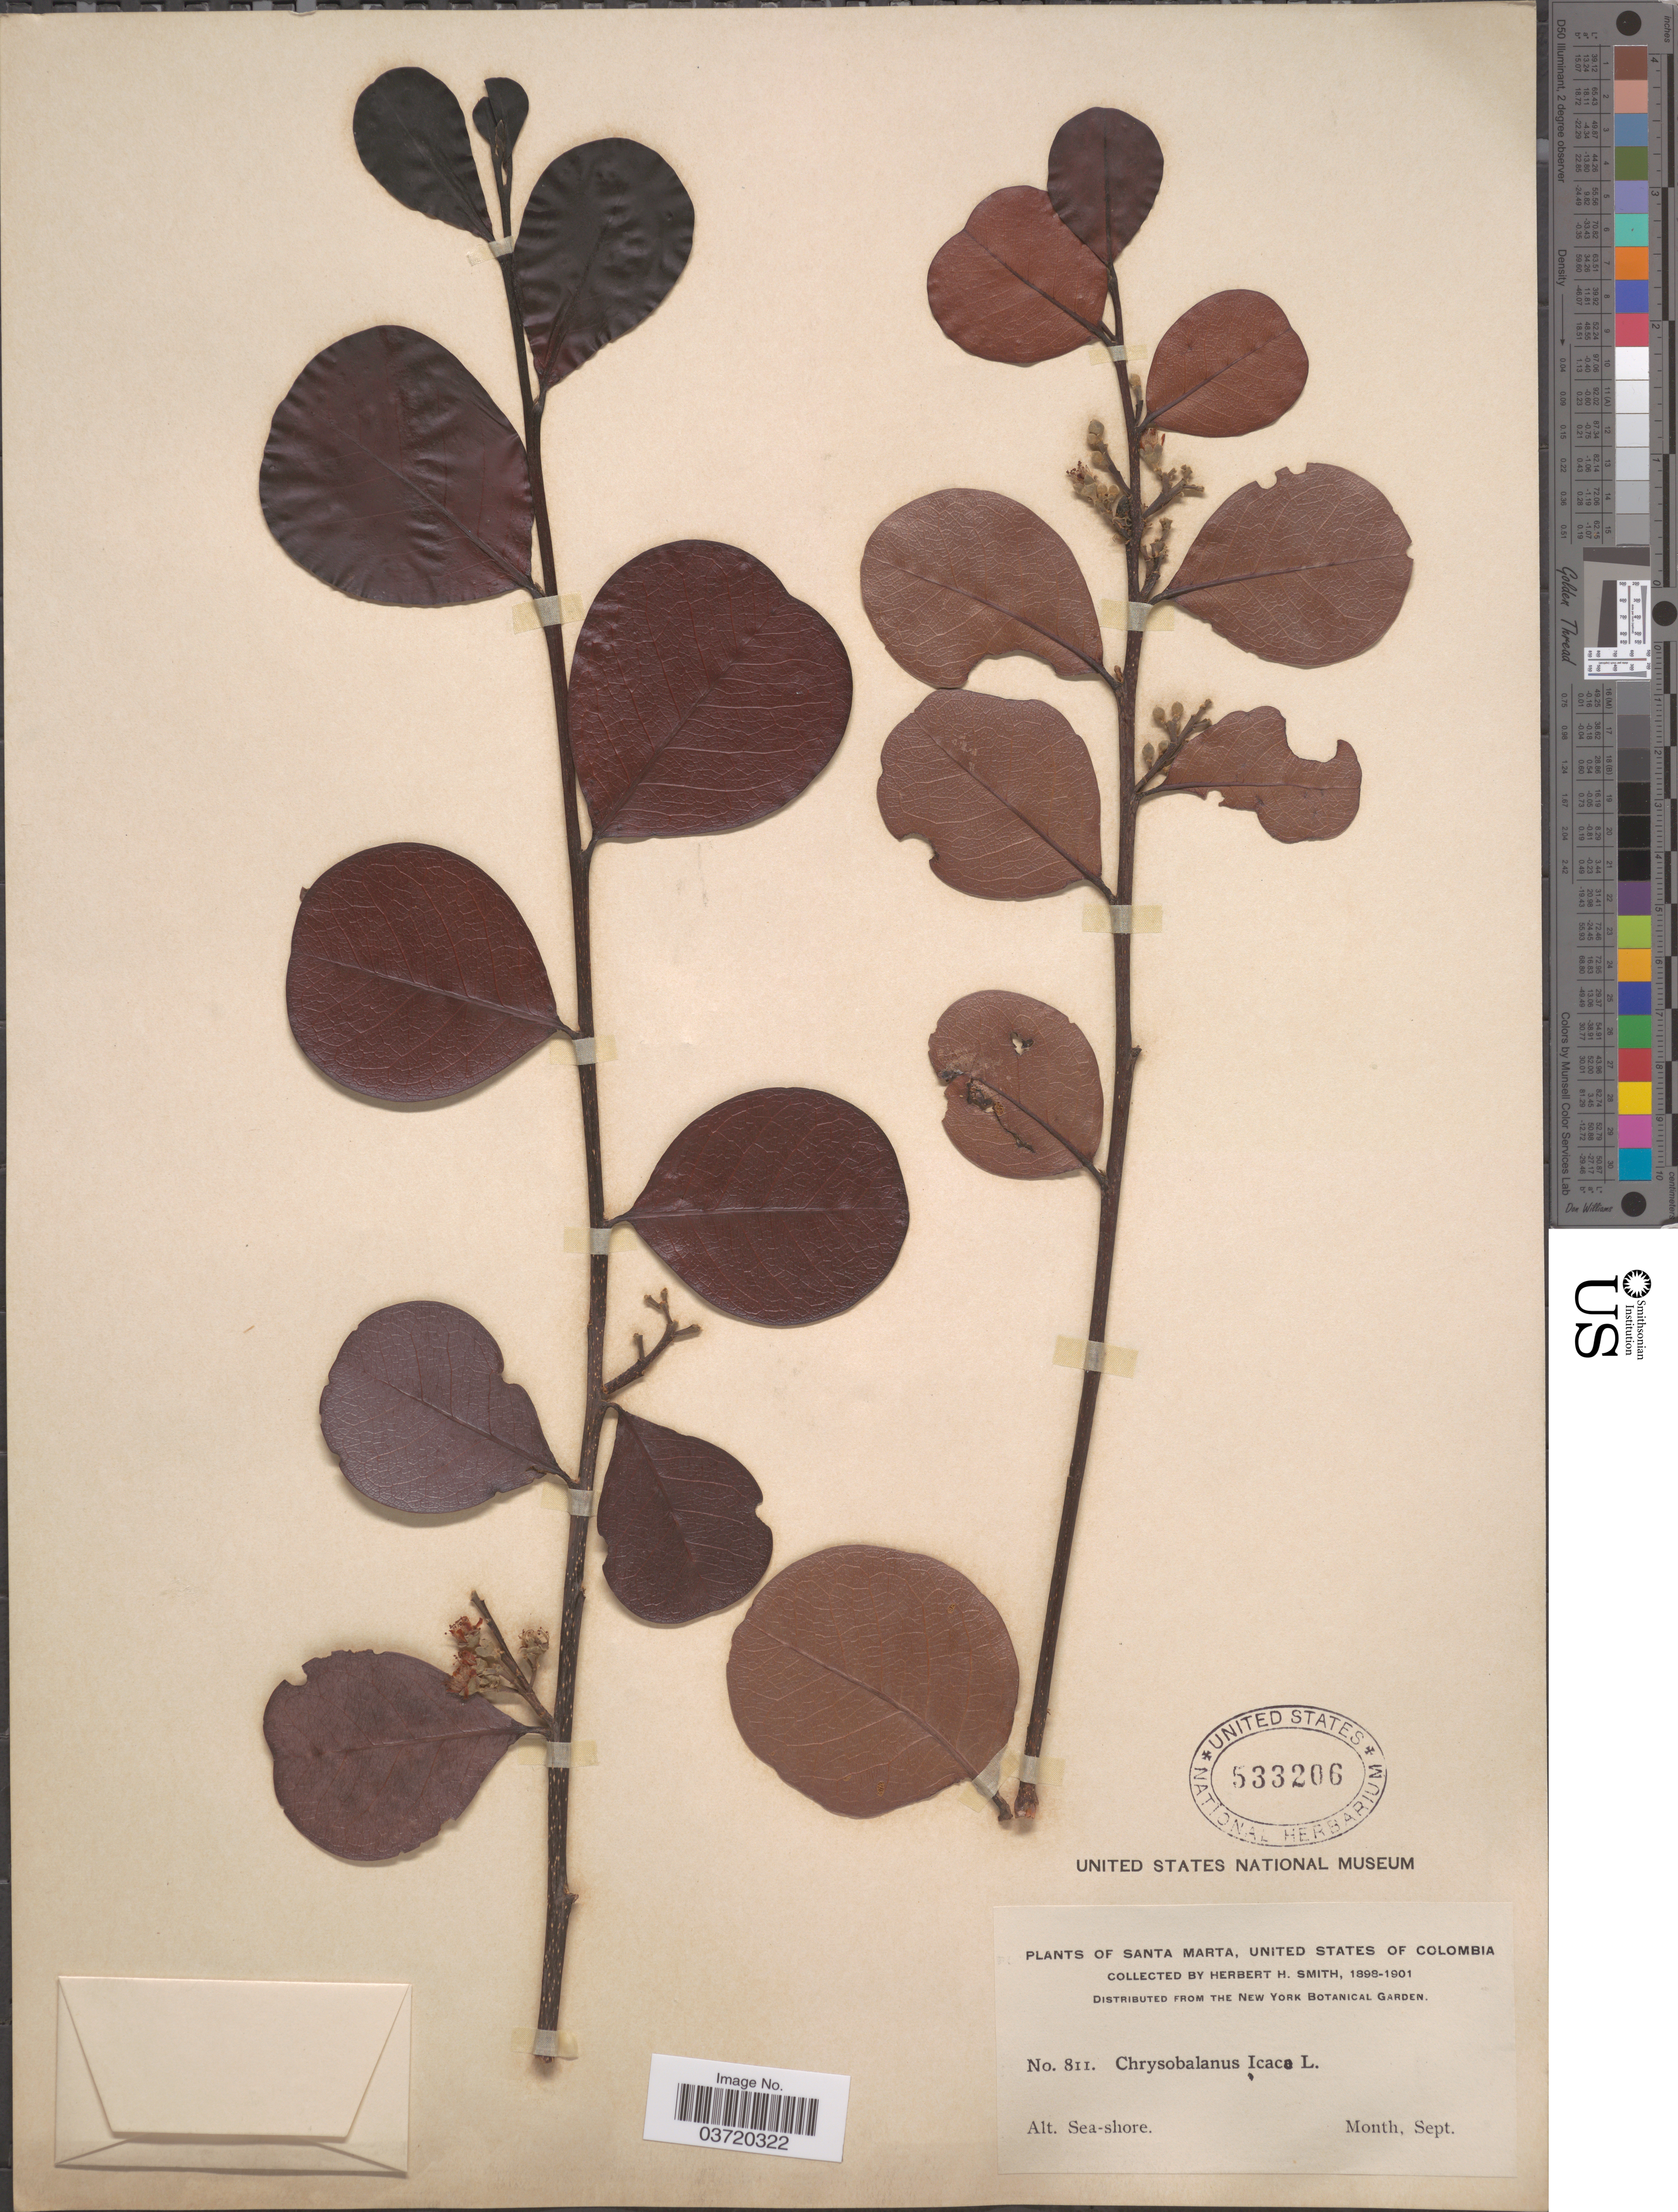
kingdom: Plantae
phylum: Tracheophyta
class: Magnoliopsida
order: Malpighiales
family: Chrysobalanaceae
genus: Chrysobalanus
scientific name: Chrysobalanus icaco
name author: L.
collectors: Herbert H. Smith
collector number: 811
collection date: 1898-09/1901-09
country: Colombia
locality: Santa Marta.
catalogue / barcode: US 533206